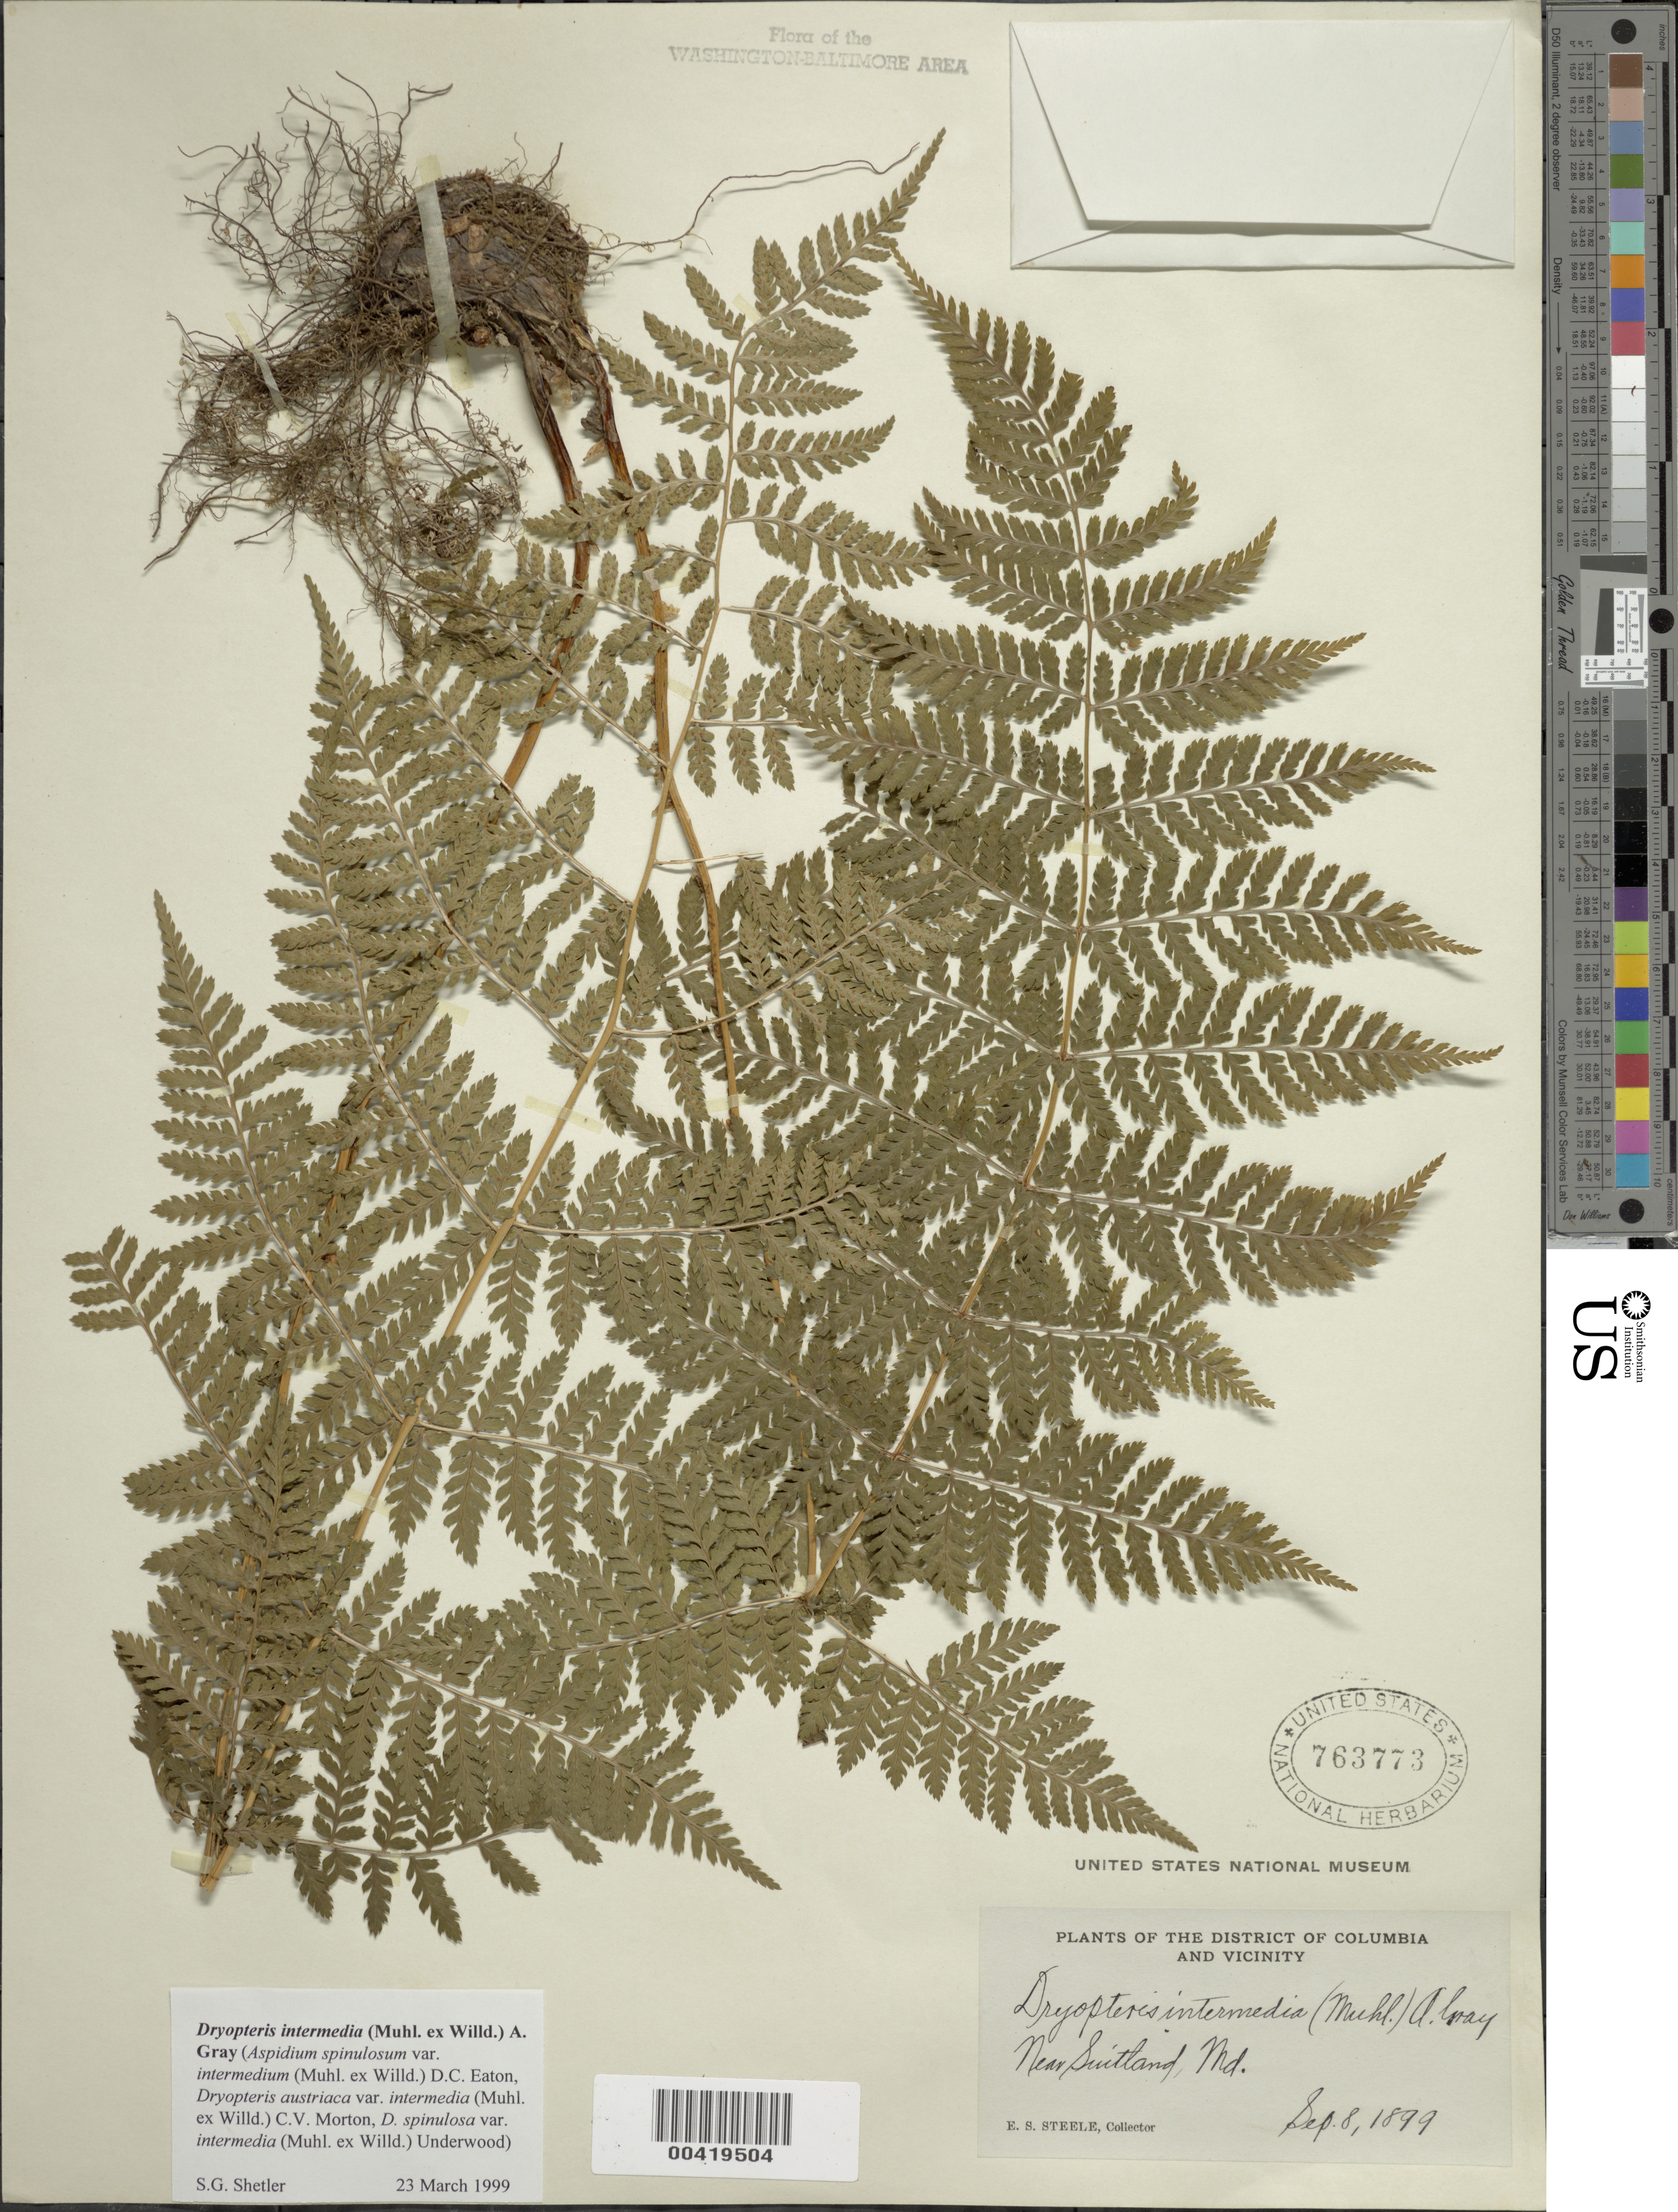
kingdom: Plantae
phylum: Tracheophyta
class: Polypodiopsida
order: Polypodiales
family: Dryopteridaceae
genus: Dryopteris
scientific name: Dryopteris intermedia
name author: (Muhl.) A. Gray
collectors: E. Steele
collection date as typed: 08 Sep 1899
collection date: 1899-09-08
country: United States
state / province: Maryland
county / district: Prince George's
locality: Suitland vicinity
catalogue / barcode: US 763773